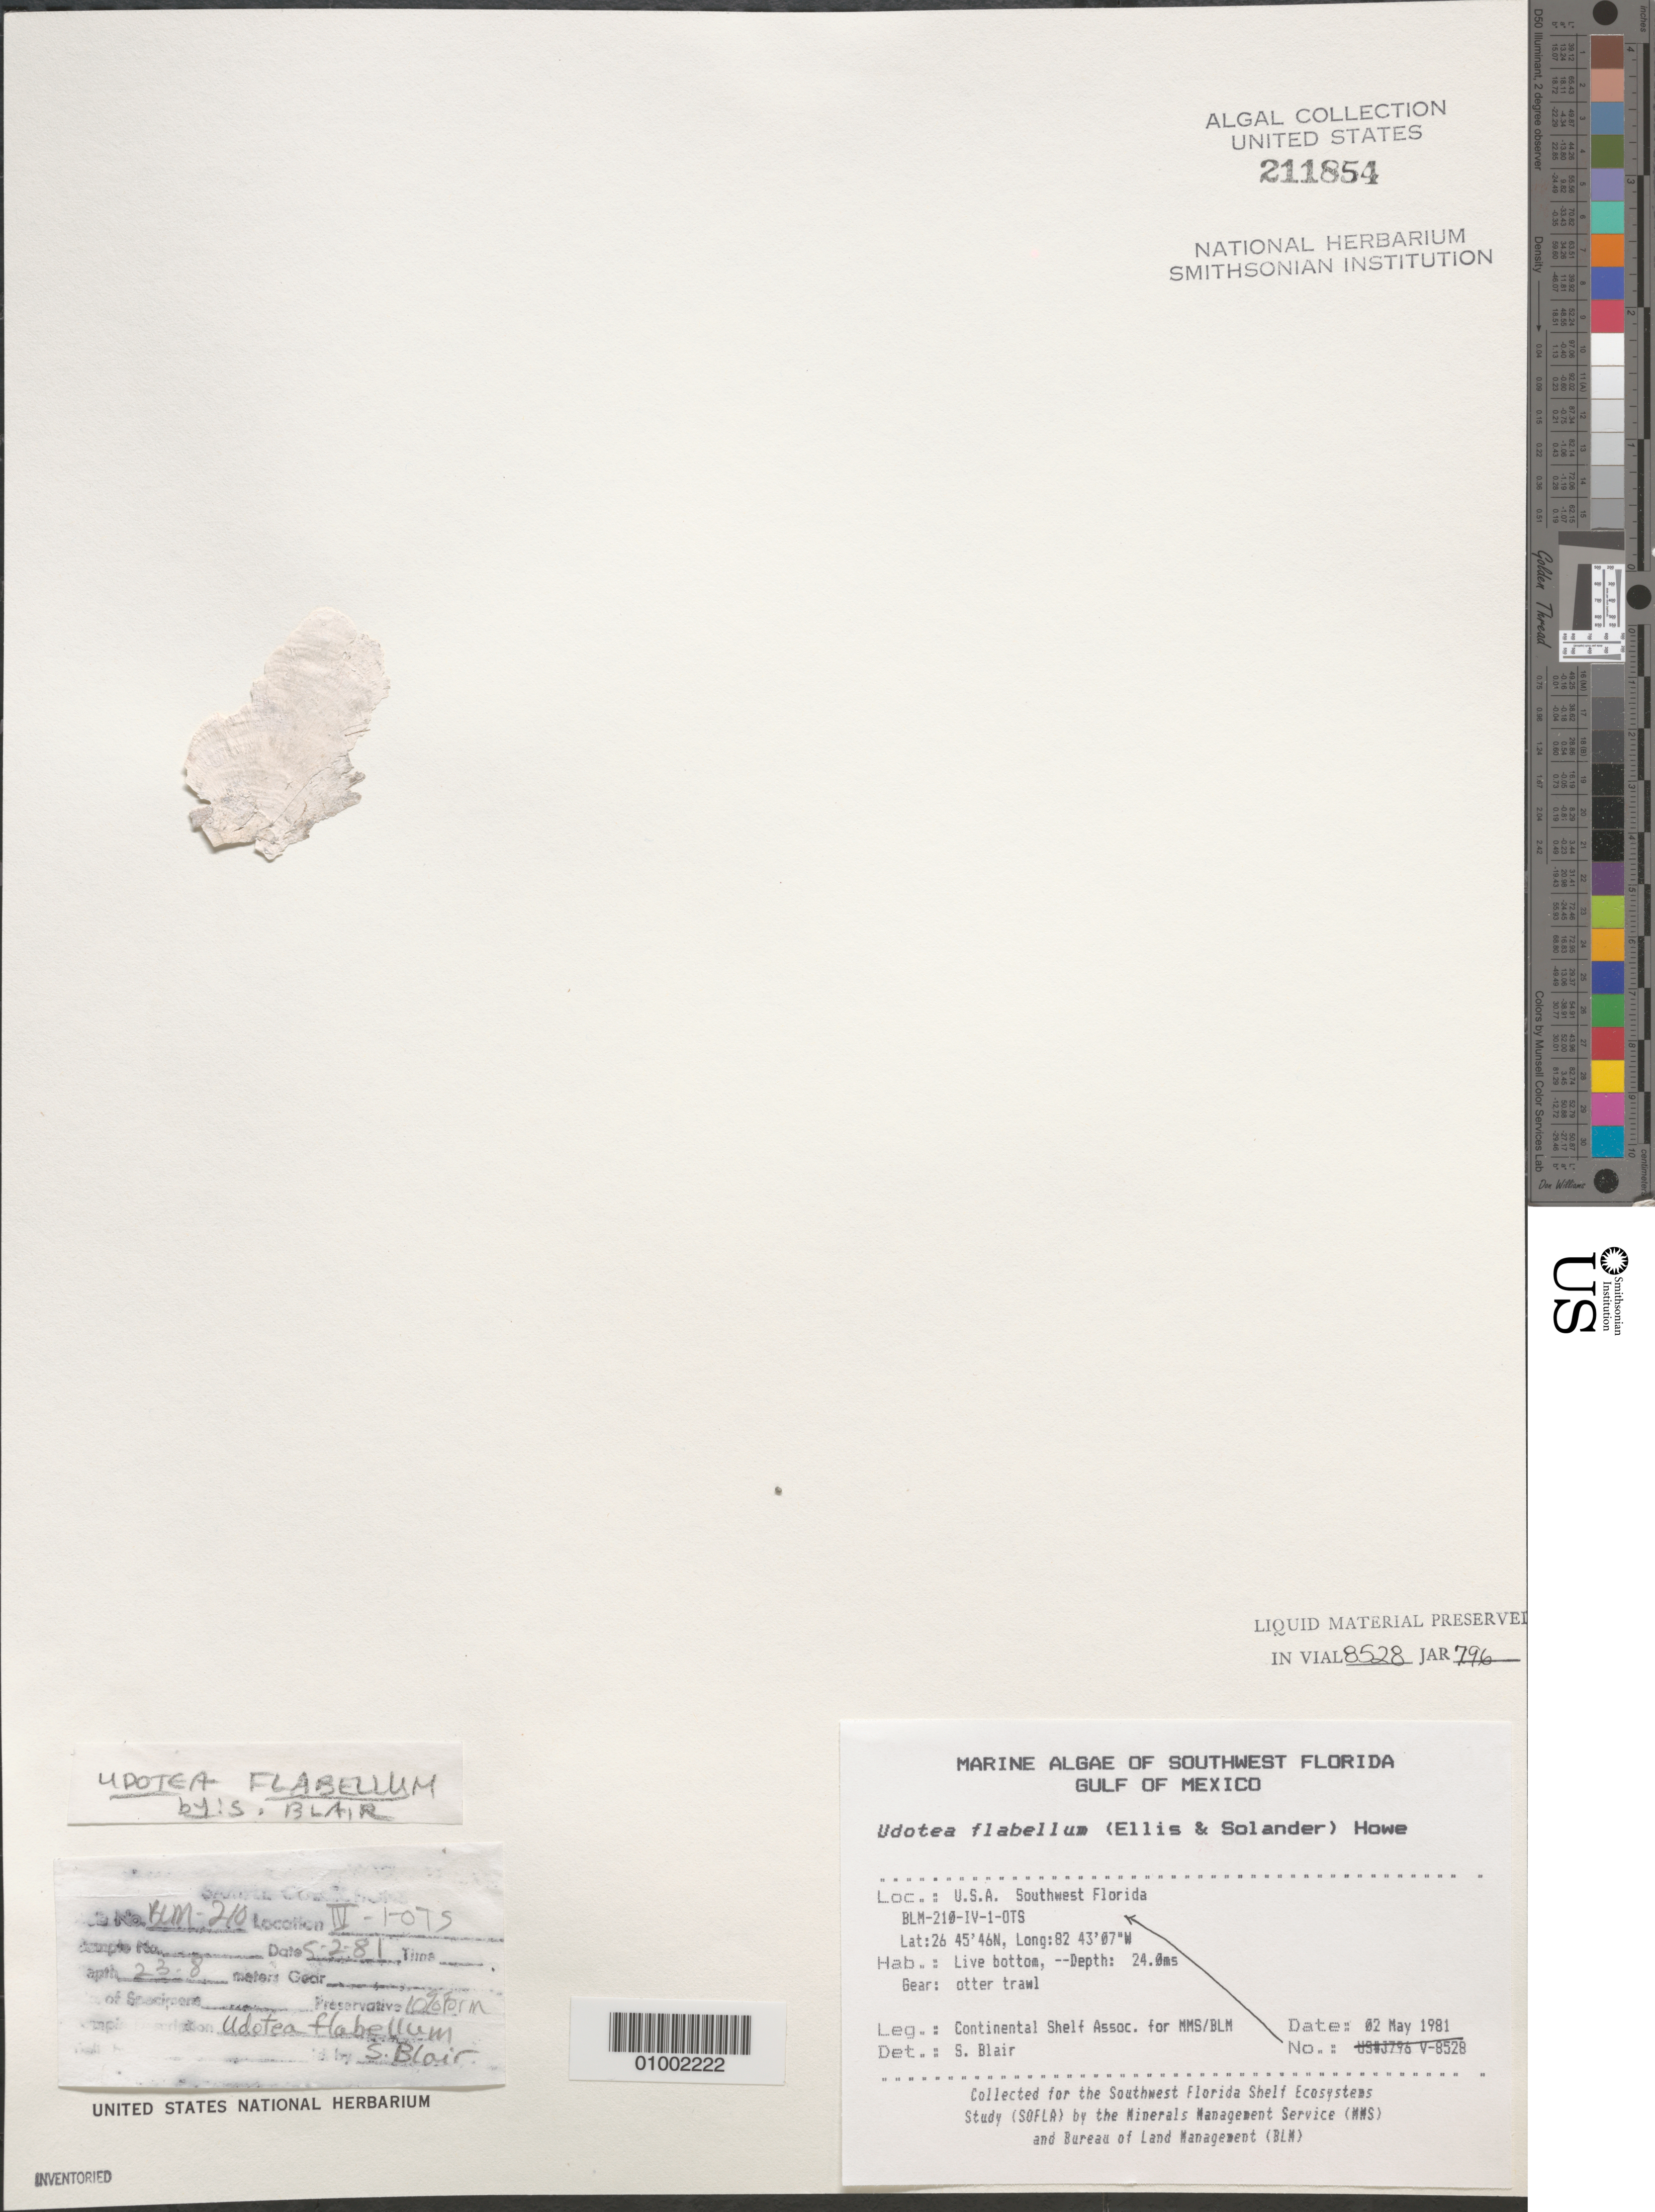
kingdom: Plantae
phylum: Chlorophyta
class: Ulvophyceae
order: Bryopsidales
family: Udoteaceae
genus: Udotea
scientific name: Udotea flabellum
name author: (J. Ellis & Sol.) M. Howe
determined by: Blair, S. M.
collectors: Continental Shelf Associates for the MMS/BLM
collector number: BLM-210-IV-1-OTS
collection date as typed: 02 May 1981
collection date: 1981-05-02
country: United States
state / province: Florida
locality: Gulf of Mexico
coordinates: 26 45'46"N, 82 43'07"W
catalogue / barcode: US 211854